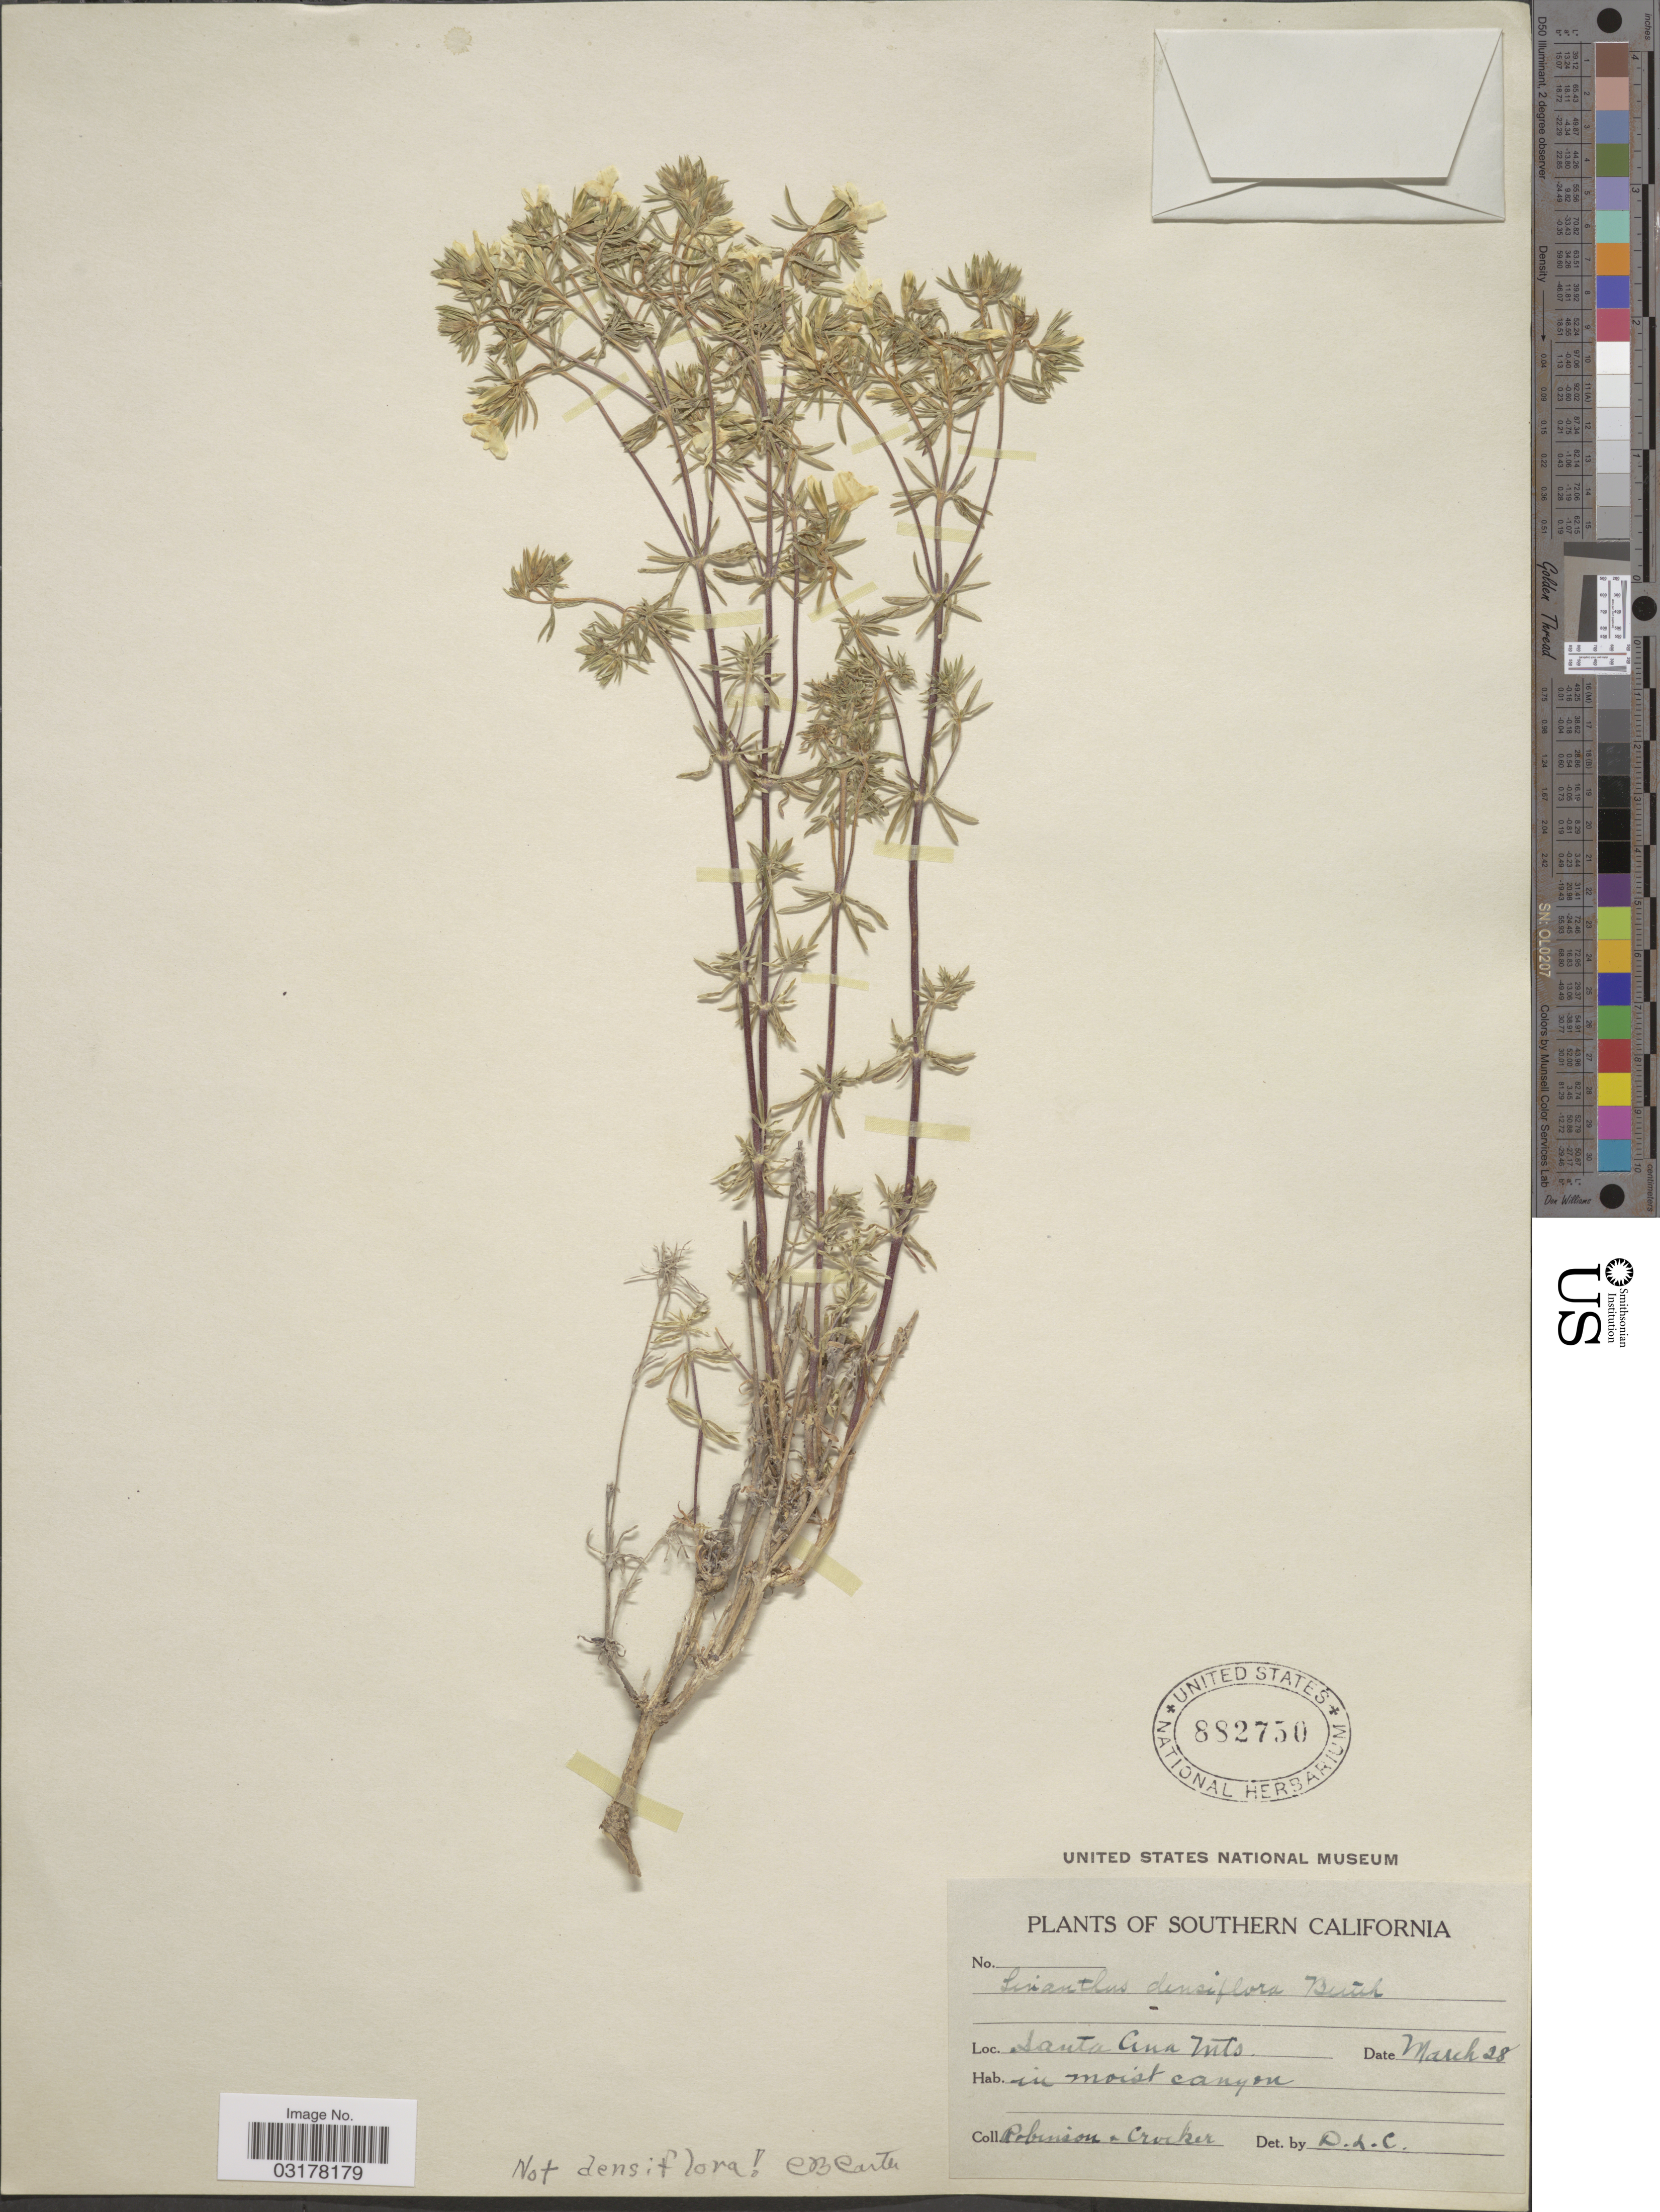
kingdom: Plantae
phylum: Tracheophyta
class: Magnoliopsida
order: Ericales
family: Polemoniaceae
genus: Leptosiphon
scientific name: Leptosiphon floribundus subsp. glaber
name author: (R. Patt.) J.M. Porter & L.A. Johnson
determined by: Strong, Mark T., (BOT), Smithsonian Institution - National Museum of Natural History (UNITED STATES)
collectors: -- Robinson & -. Crocker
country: United States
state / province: California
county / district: Los Angeles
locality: Southern California. Santa Ana Mts.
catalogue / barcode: US 882750